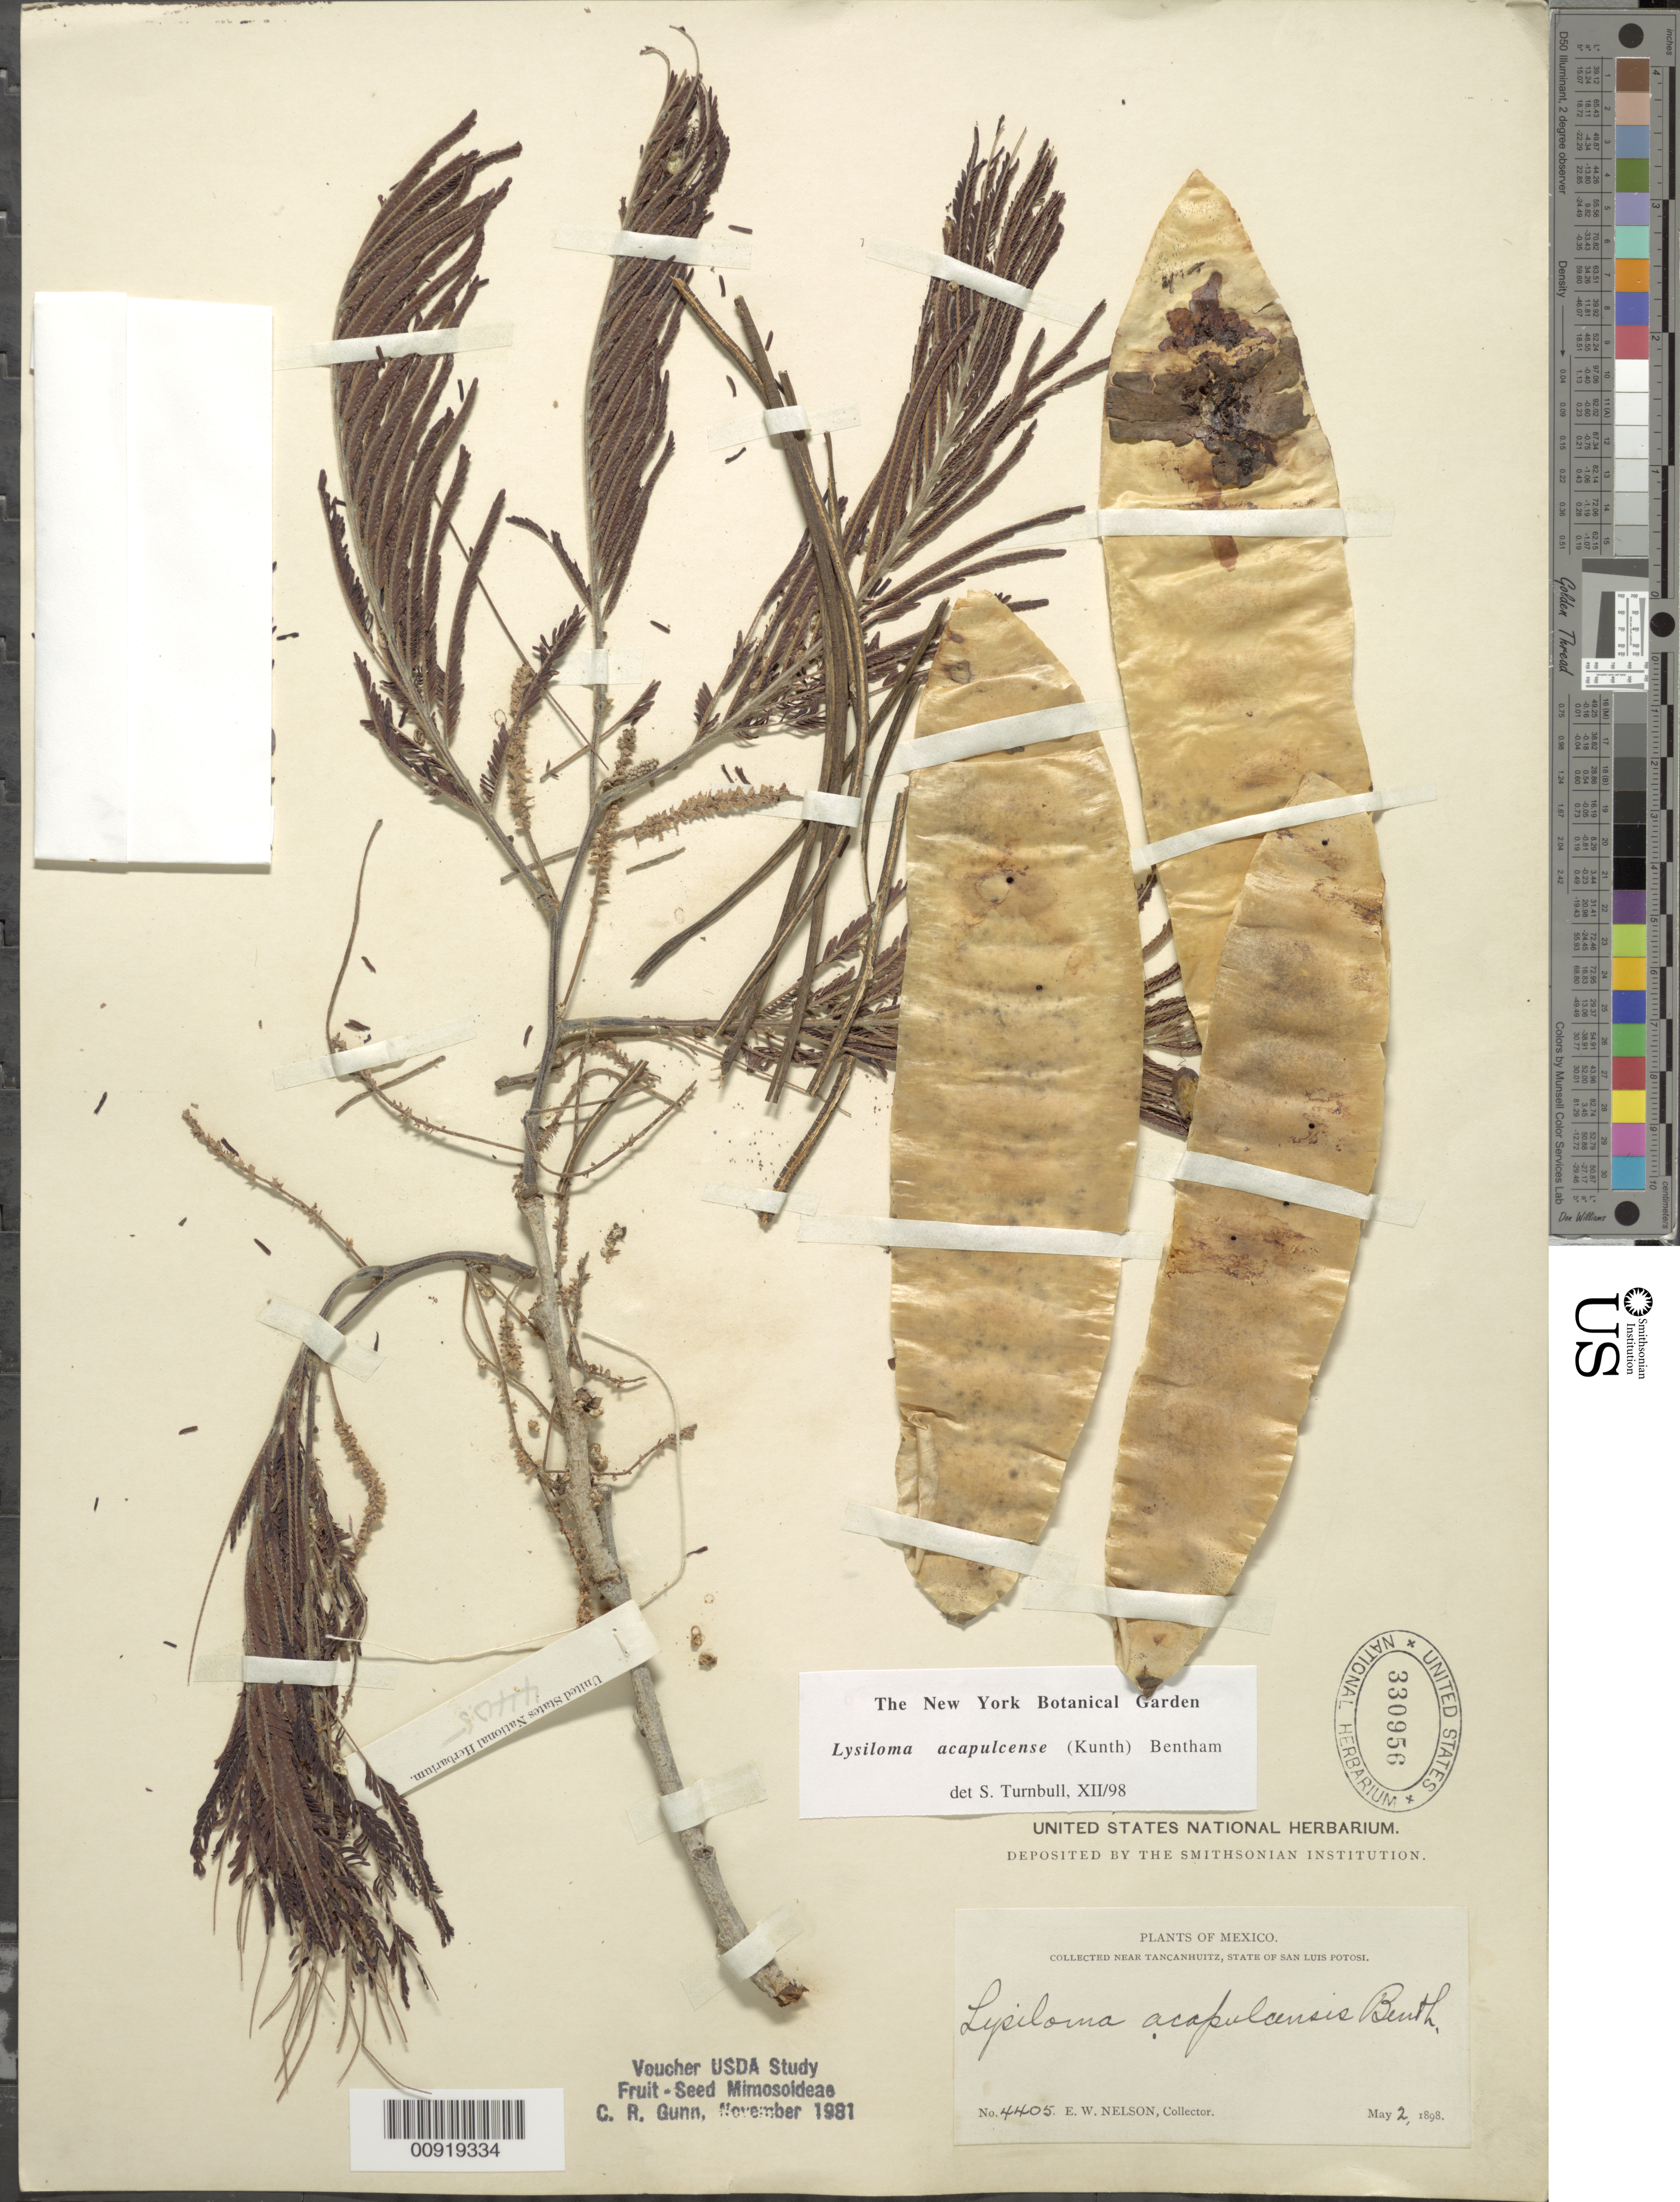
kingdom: Plantae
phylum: Tracheophyta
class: Magnoliopsida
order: Fabales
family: Fabaceae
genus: Lysiloma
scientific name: Lysiloma acapulcense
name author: (Kunth) Benth.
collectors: E. W. Nelson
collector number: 4405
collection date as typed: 02 May 1898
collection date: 1898-05-02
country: Mexico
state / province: San Luis Potosí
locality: Near Tancanhuitz, State of San Luis Potosí.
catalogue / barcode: US 330956